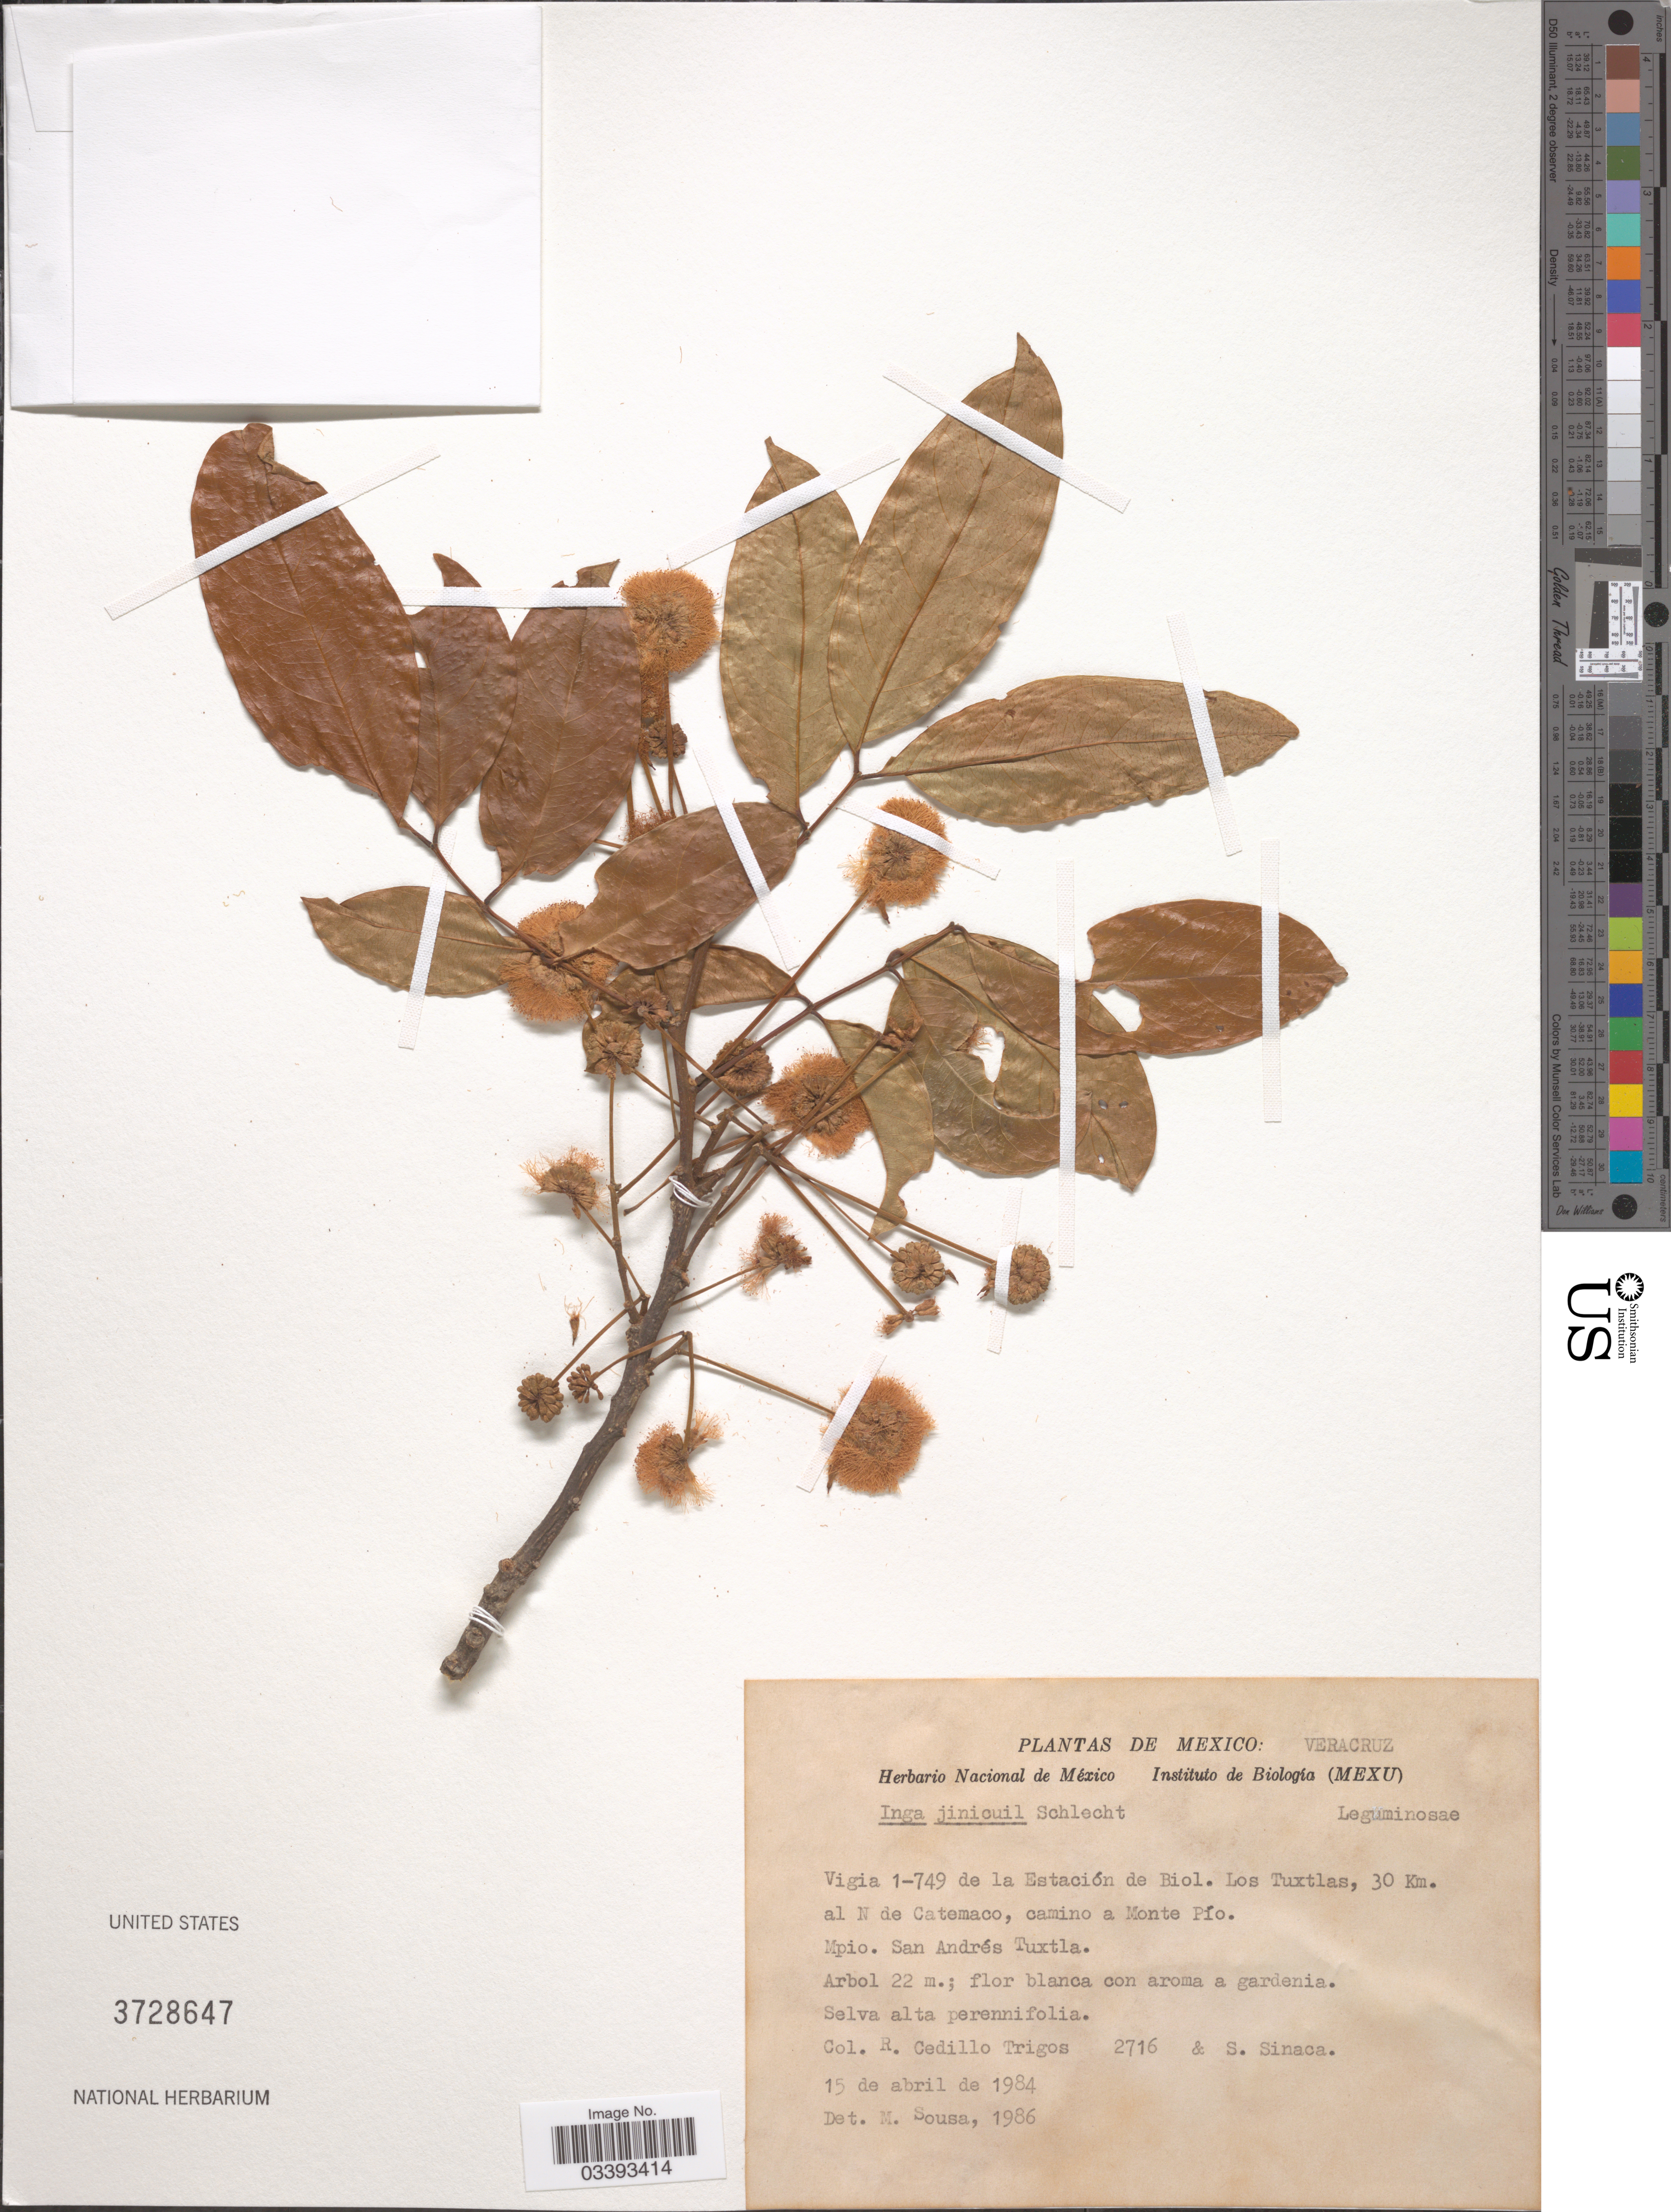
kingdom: Plantae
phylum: Tracheophyta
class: Magnoliopsida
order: Fabales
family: Fabaceae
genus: Inga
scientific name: Inga jinicuil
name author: Schltdl. & Cham. ex G. Don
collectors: R. CedilloT. & S. Sinaca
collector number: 2716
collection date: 1984-04-15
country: Mexico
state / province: Veracruz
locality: Veracruz. Vigia 1-749 de la Estación de Biol. Los Tuxtlas, 30 Km. al N de Catemaco, camino a Monte Pío. Mpio. San Andrés Tuxtla.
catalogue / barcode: US 3728647